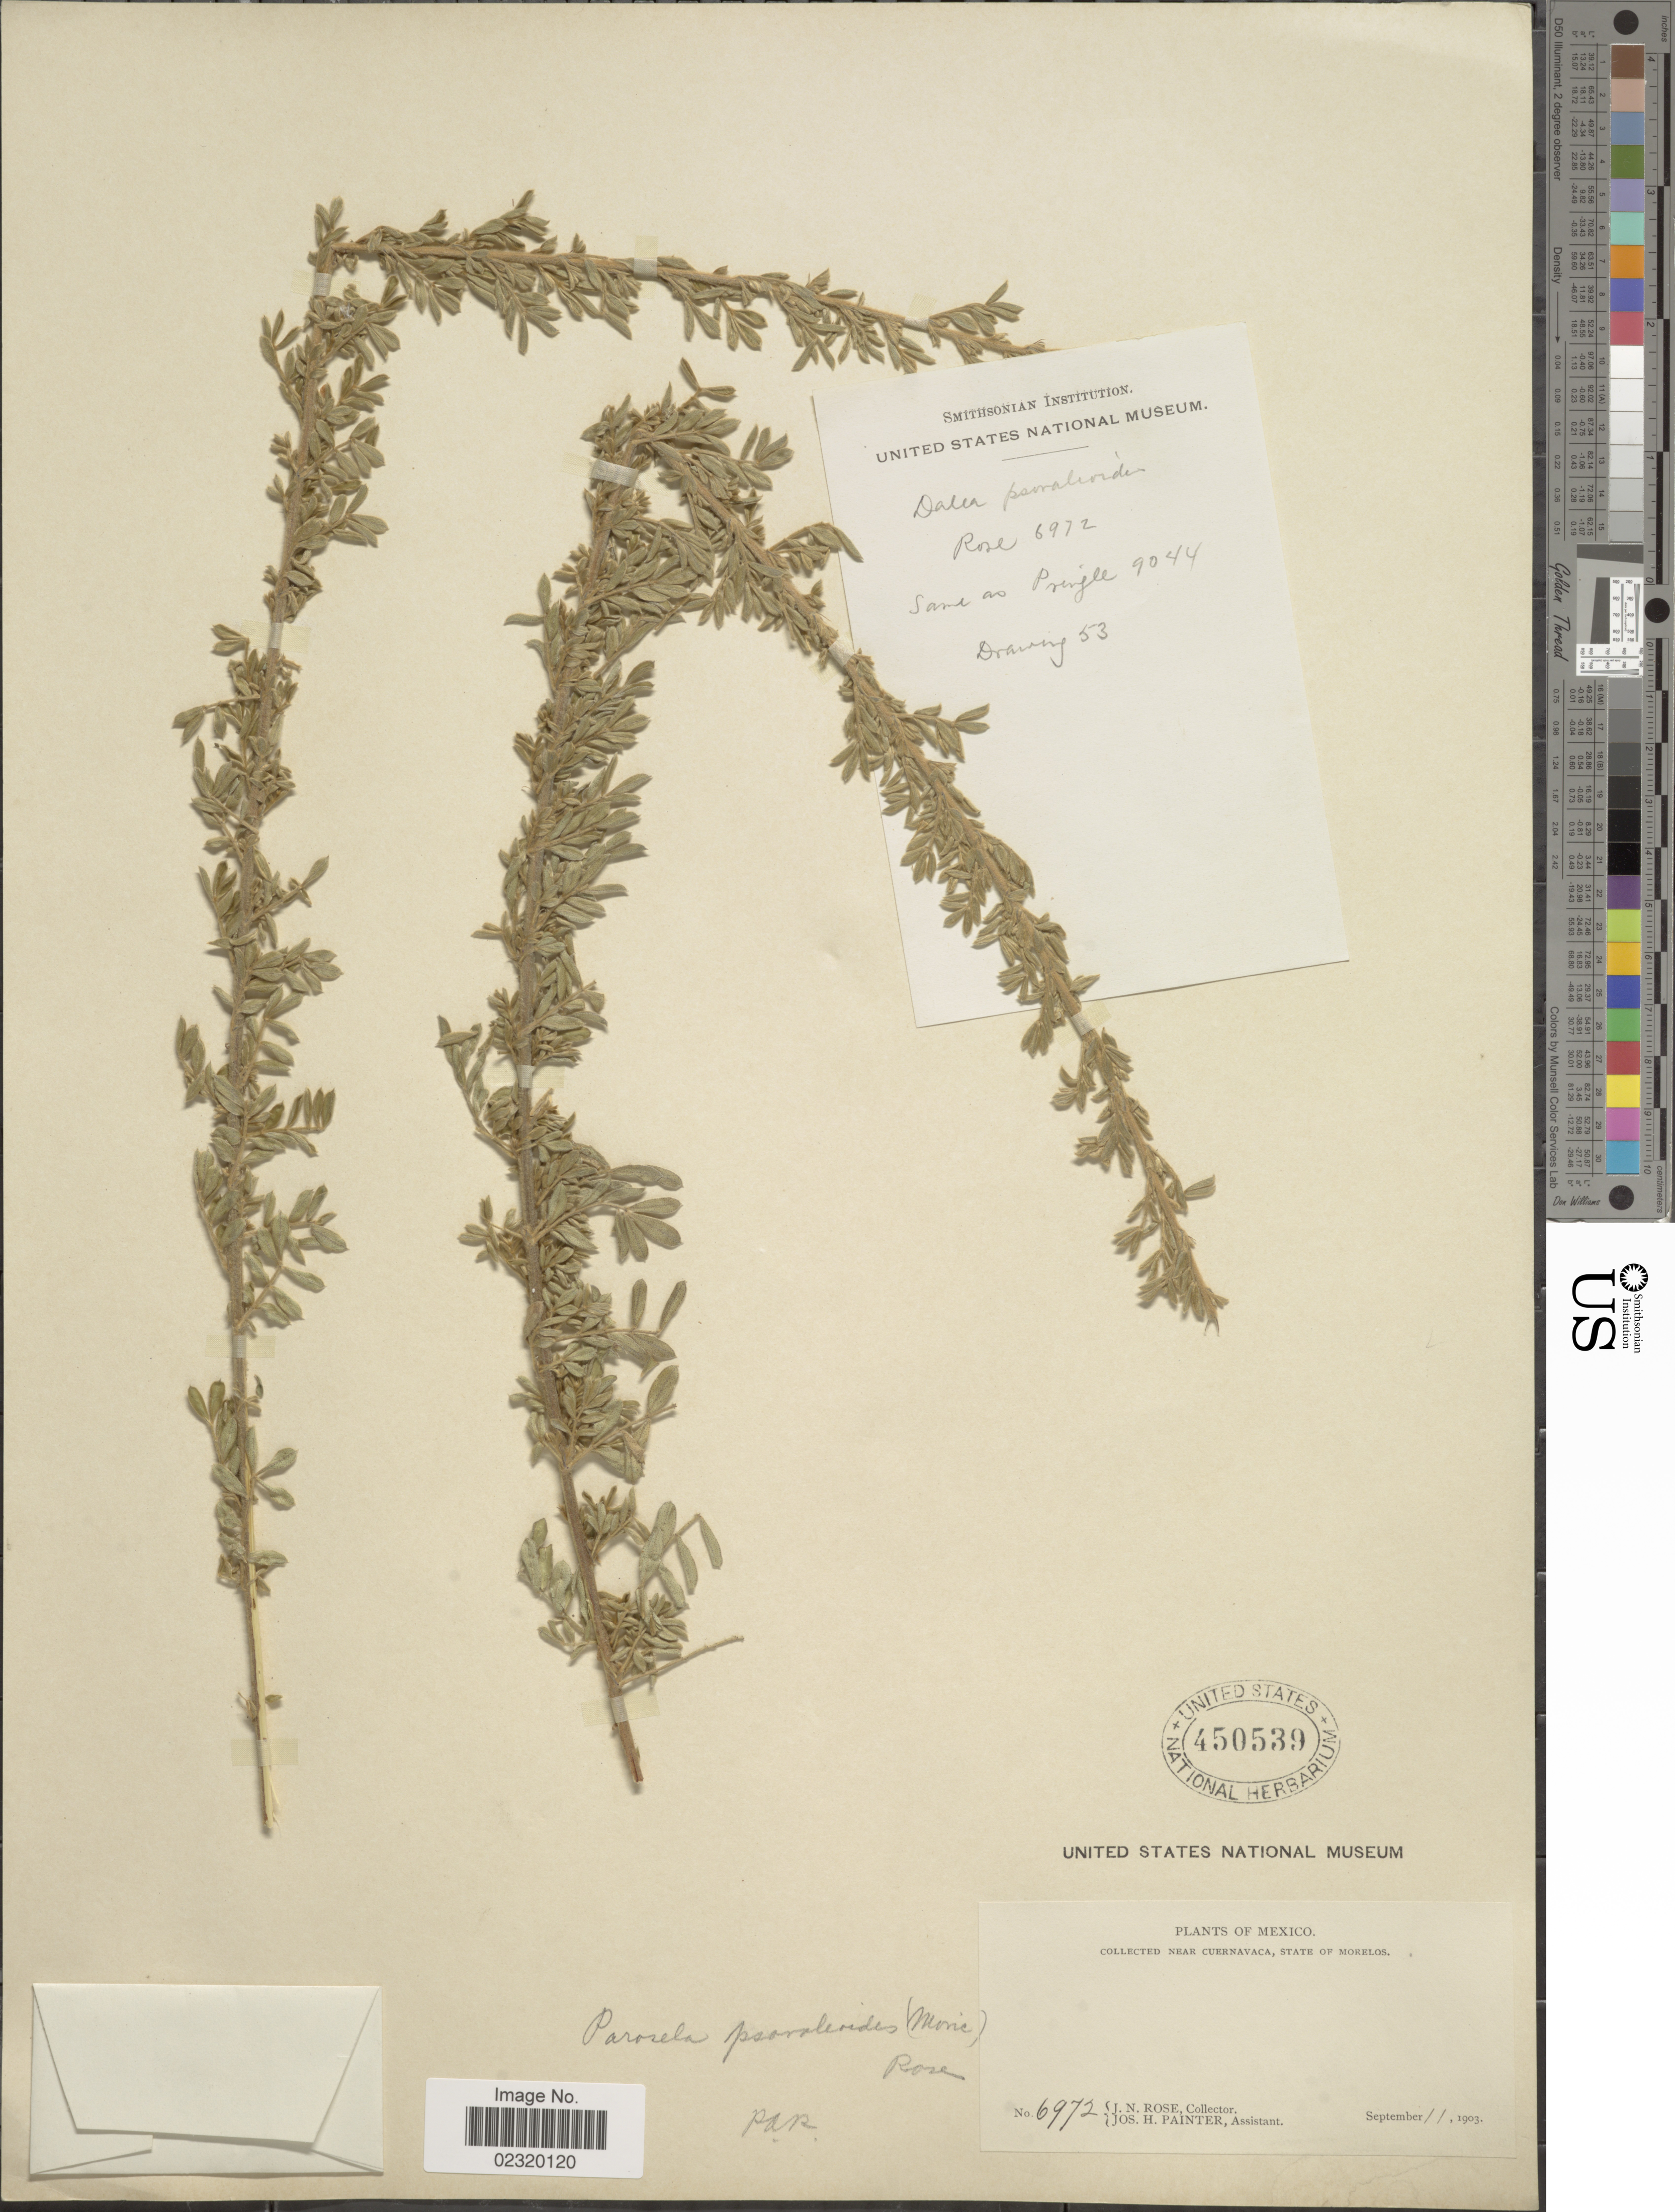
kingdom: Plantae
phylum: Tracheophyta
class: Magnoliopsida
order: Fabales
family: Fabaceae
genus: Dalea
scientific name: Dalea tomentosa var. psoraleoides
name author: (Moric.) Barneby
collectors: J. N. Rose & J. H. Painter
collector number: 6972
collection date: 1903-09-11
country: Mexico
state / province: Morelos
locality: Near Cuernavaca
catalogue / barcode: US 450539